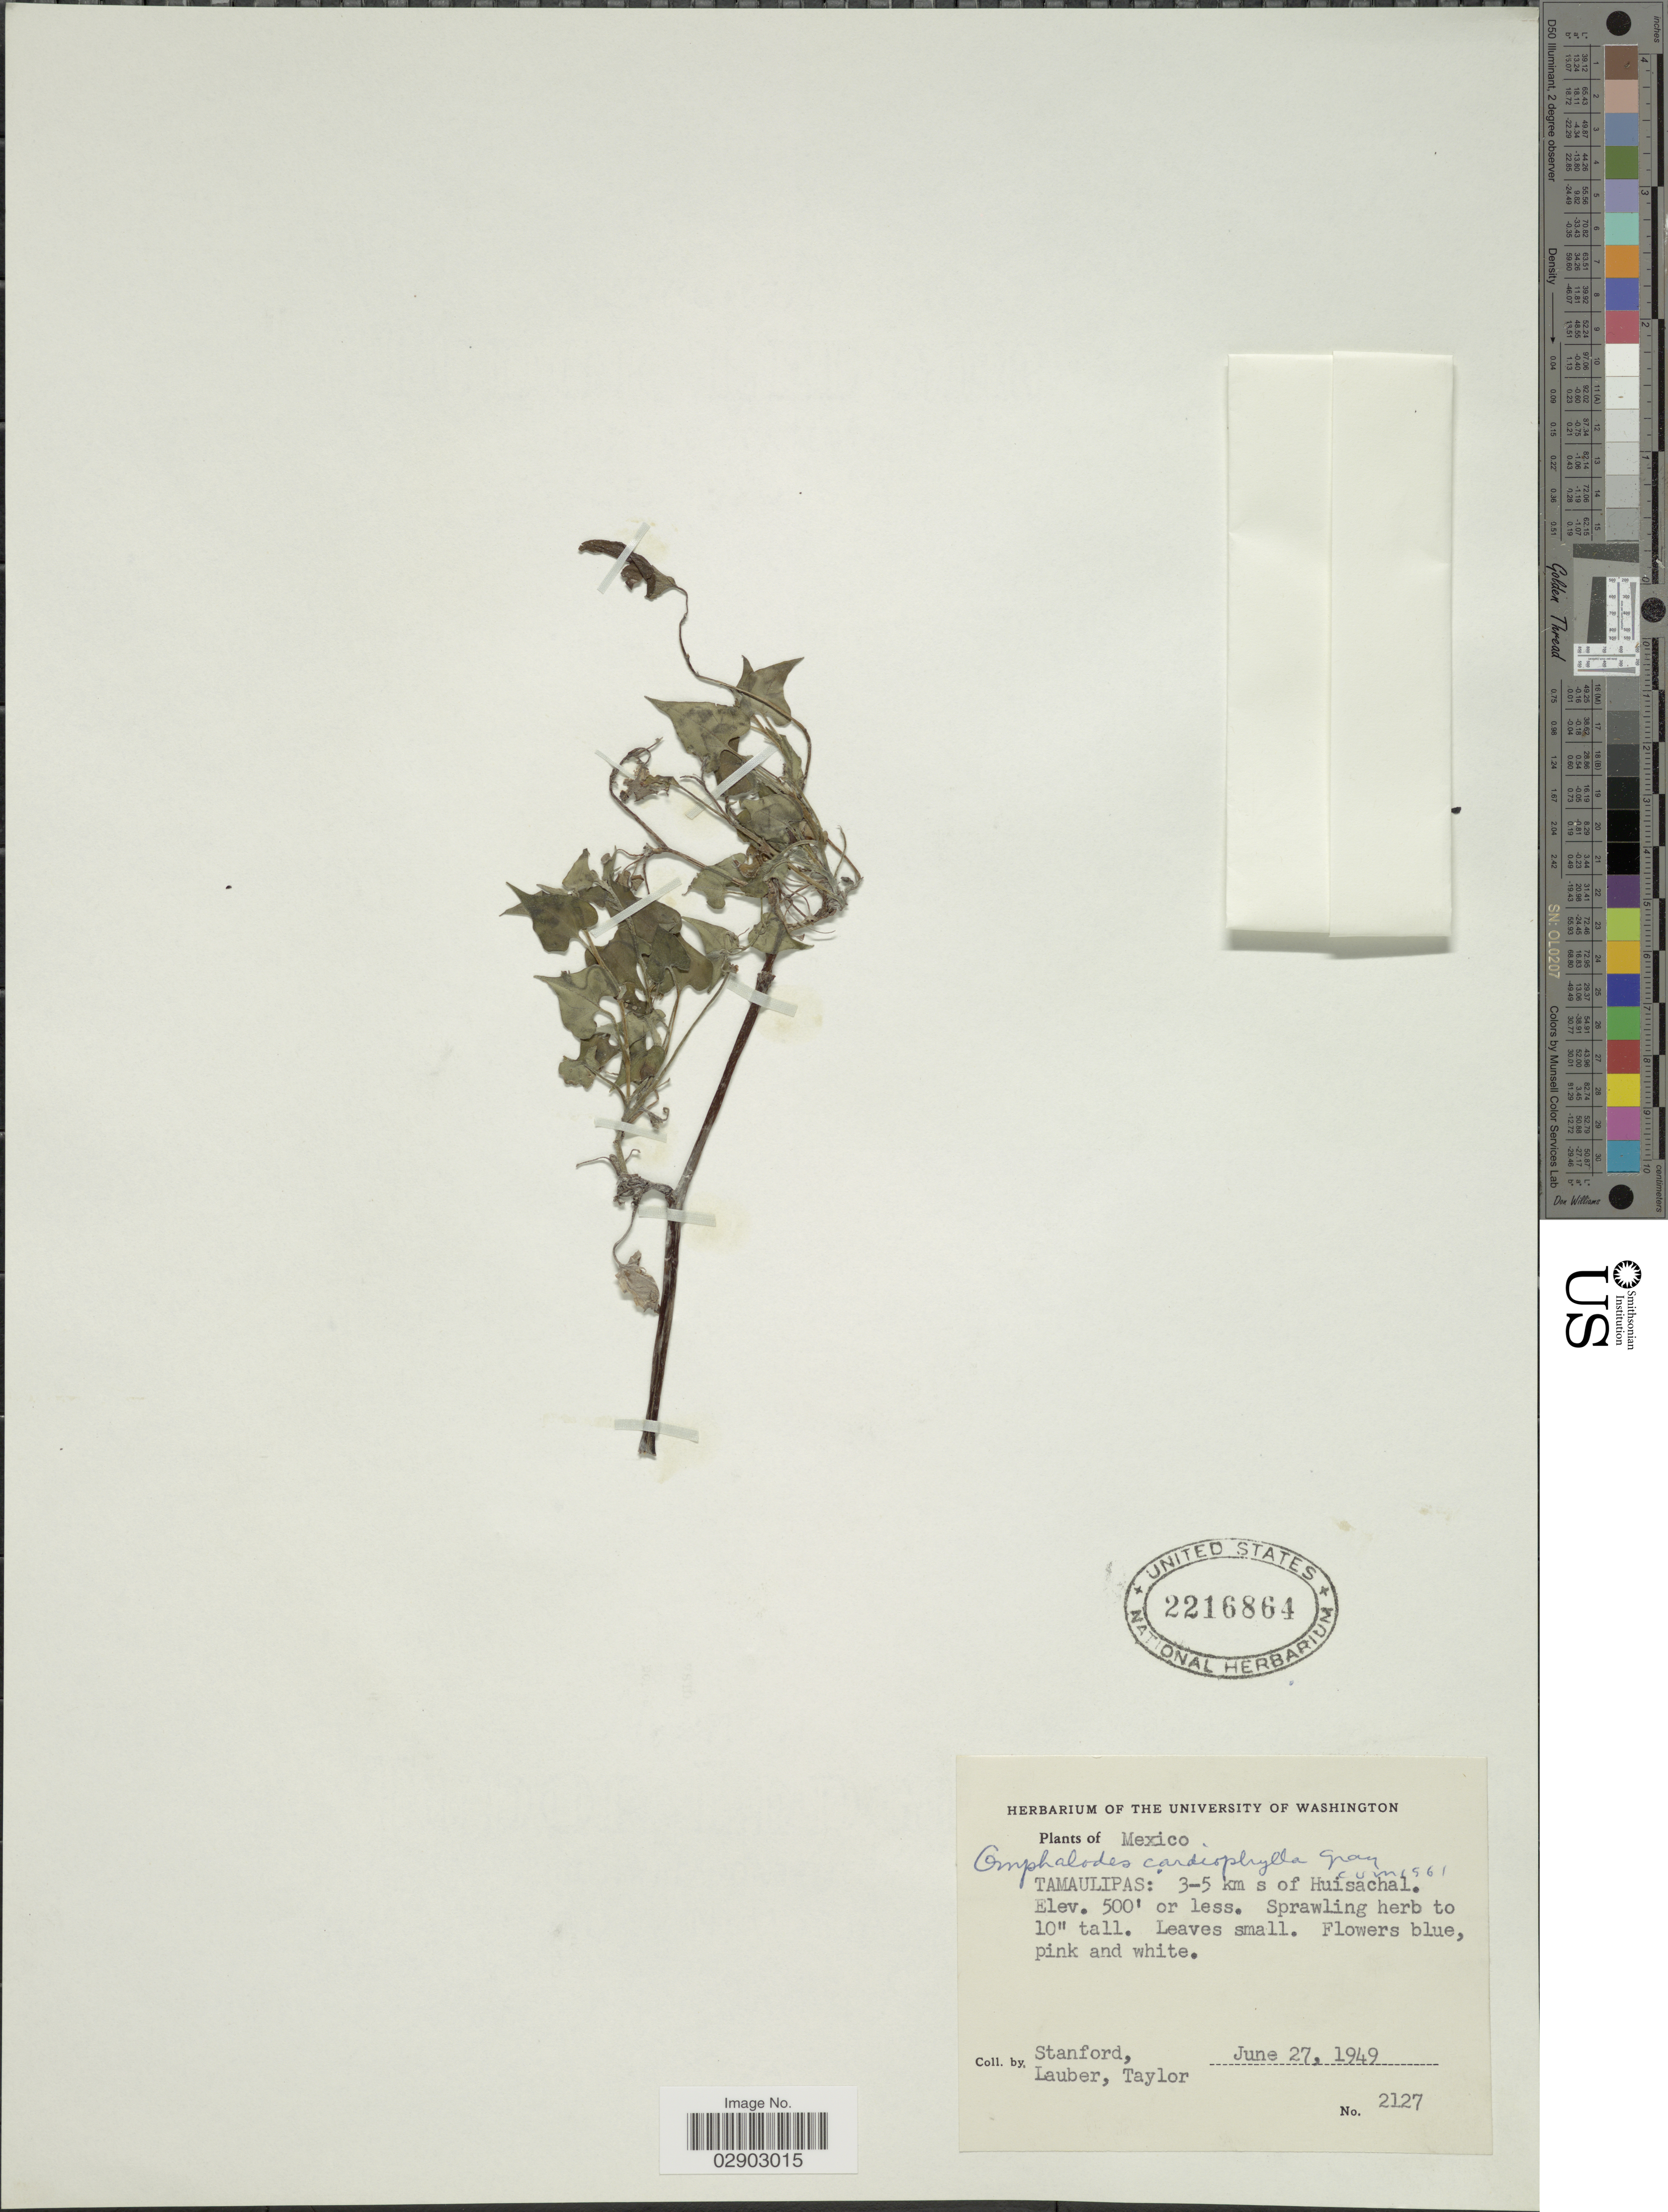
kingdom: Plantae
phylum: Tracheophyta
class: Magnoliopsida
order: Boraginales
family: Boraginaceae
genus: Omphalodes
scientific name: Omphalodes cardiophylla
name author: A. Gray in Hemsl.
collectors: -. Stanford, -. Lauber & -. Taylor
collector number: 2127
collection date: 1949-06-27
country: Mexico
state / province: Tamaulipas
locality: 3-5 km s of Huisachal.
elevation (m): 152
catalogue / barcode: US 2216864